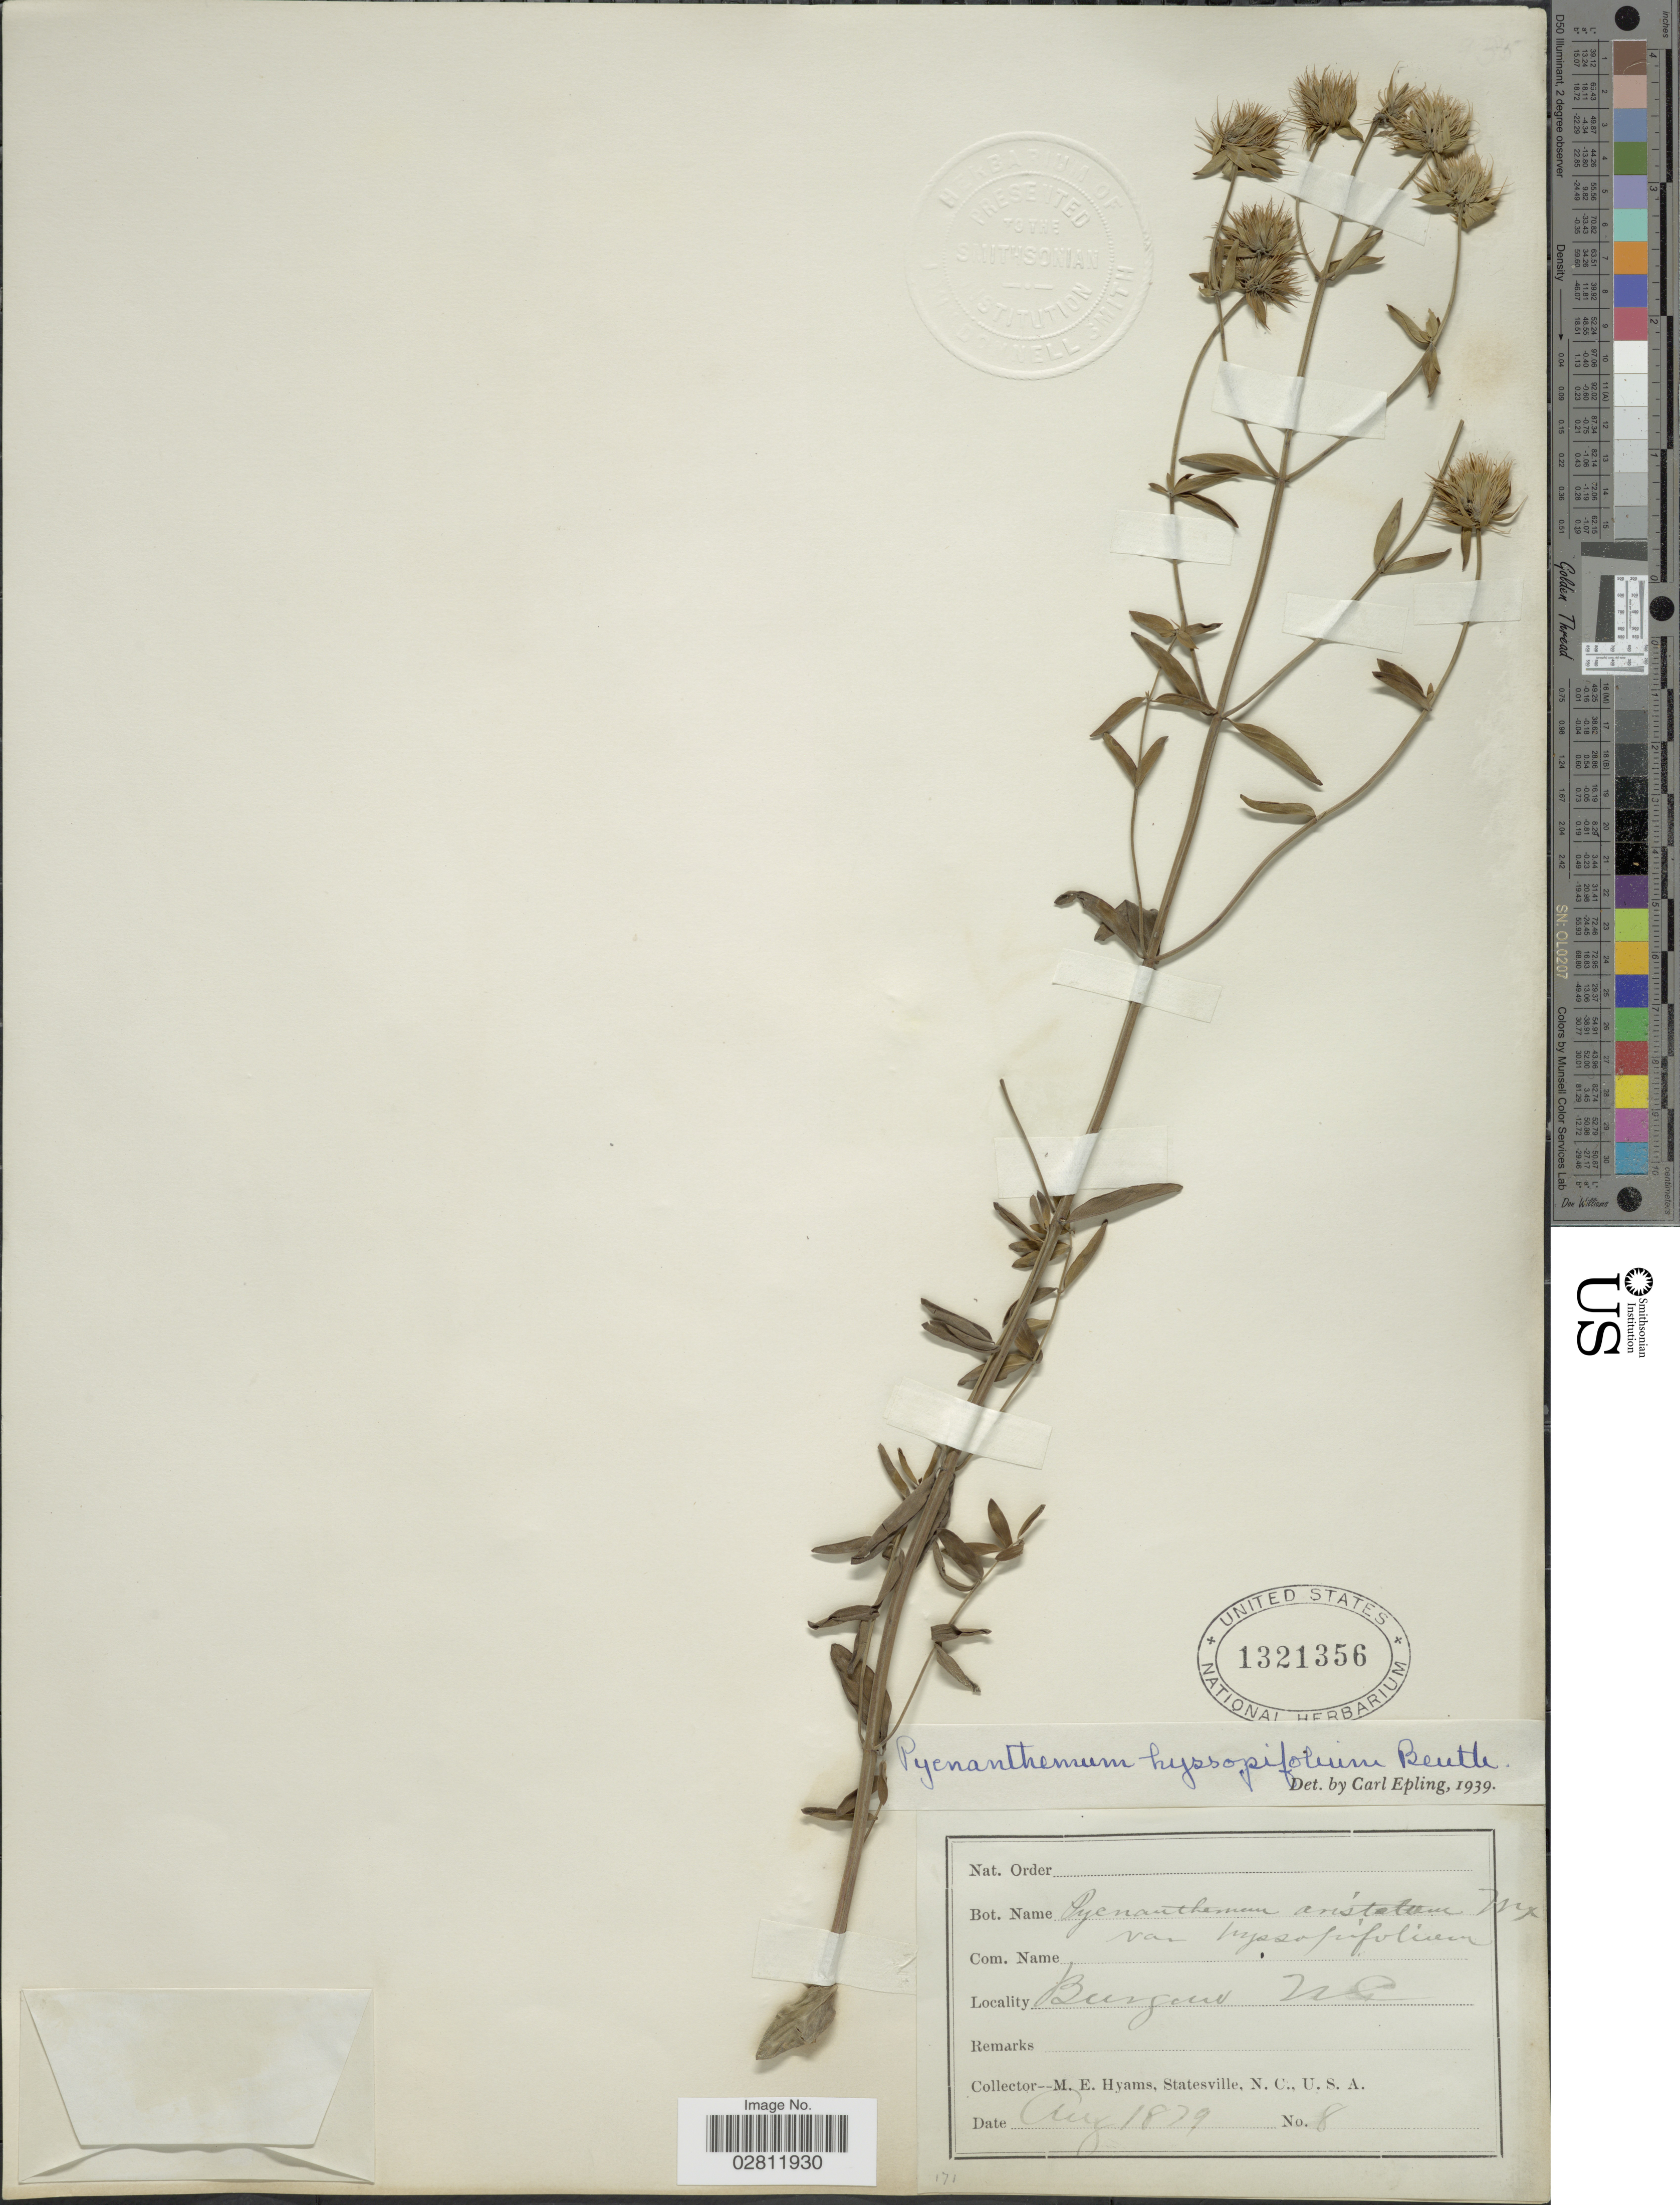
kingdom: Plantae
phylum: Tracheophyta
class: Magnoliopsida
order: Lamiales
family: Lamiaceae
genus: Pycnanthemum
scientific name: Pycnanthemum flexuosum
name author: (Walter) Britton, Stearns & Poggenb.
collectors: M. E. Hyams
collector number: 8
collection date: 1879-08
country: United States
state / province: North Carolina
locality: Burgaw.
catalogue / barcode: US 1321356